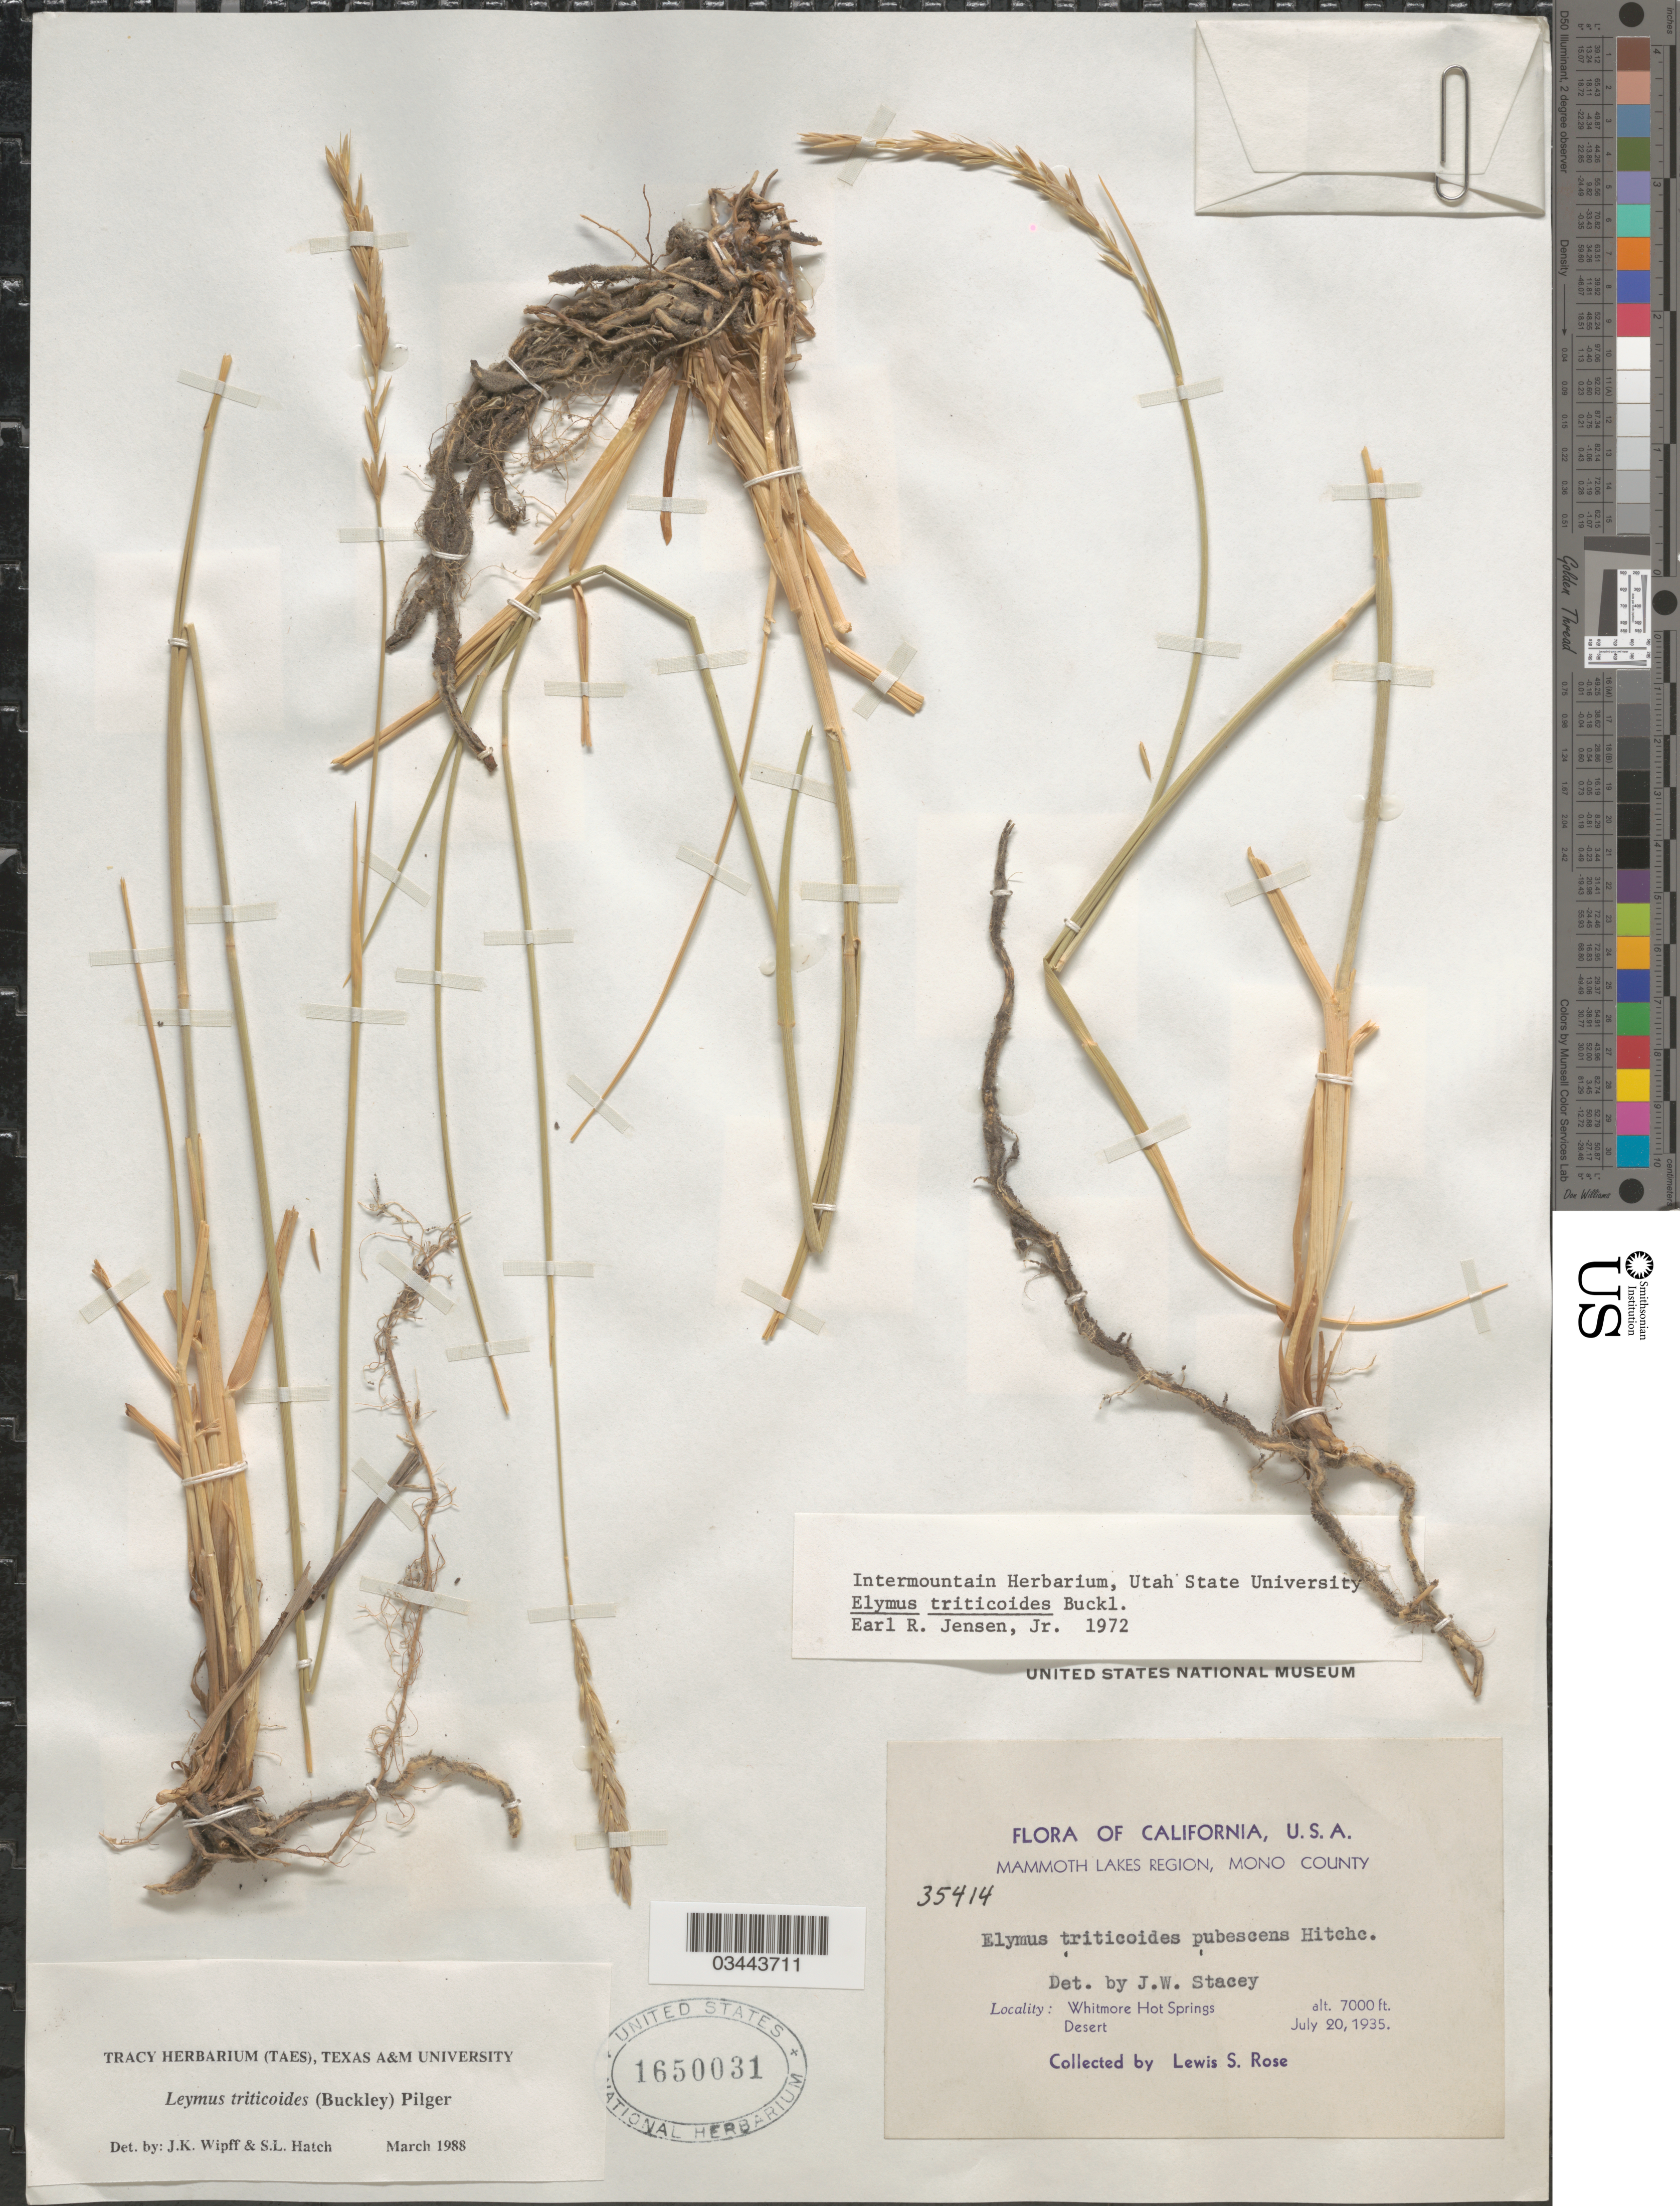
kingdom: Plantae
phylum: Tracheophyta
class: Liliopsida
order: Poales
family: Poaceae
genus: Leymus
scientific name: Leymus triticoides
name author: (Buckley) Pilg.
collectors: L. S. Rose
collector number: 35414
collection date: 1935-07-20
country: United States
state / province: California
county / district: Mono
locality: Mammoth Lakes Region, Mono County. Whitmore Hot Springs Desert.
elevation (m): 2134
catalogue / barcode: US 1650031